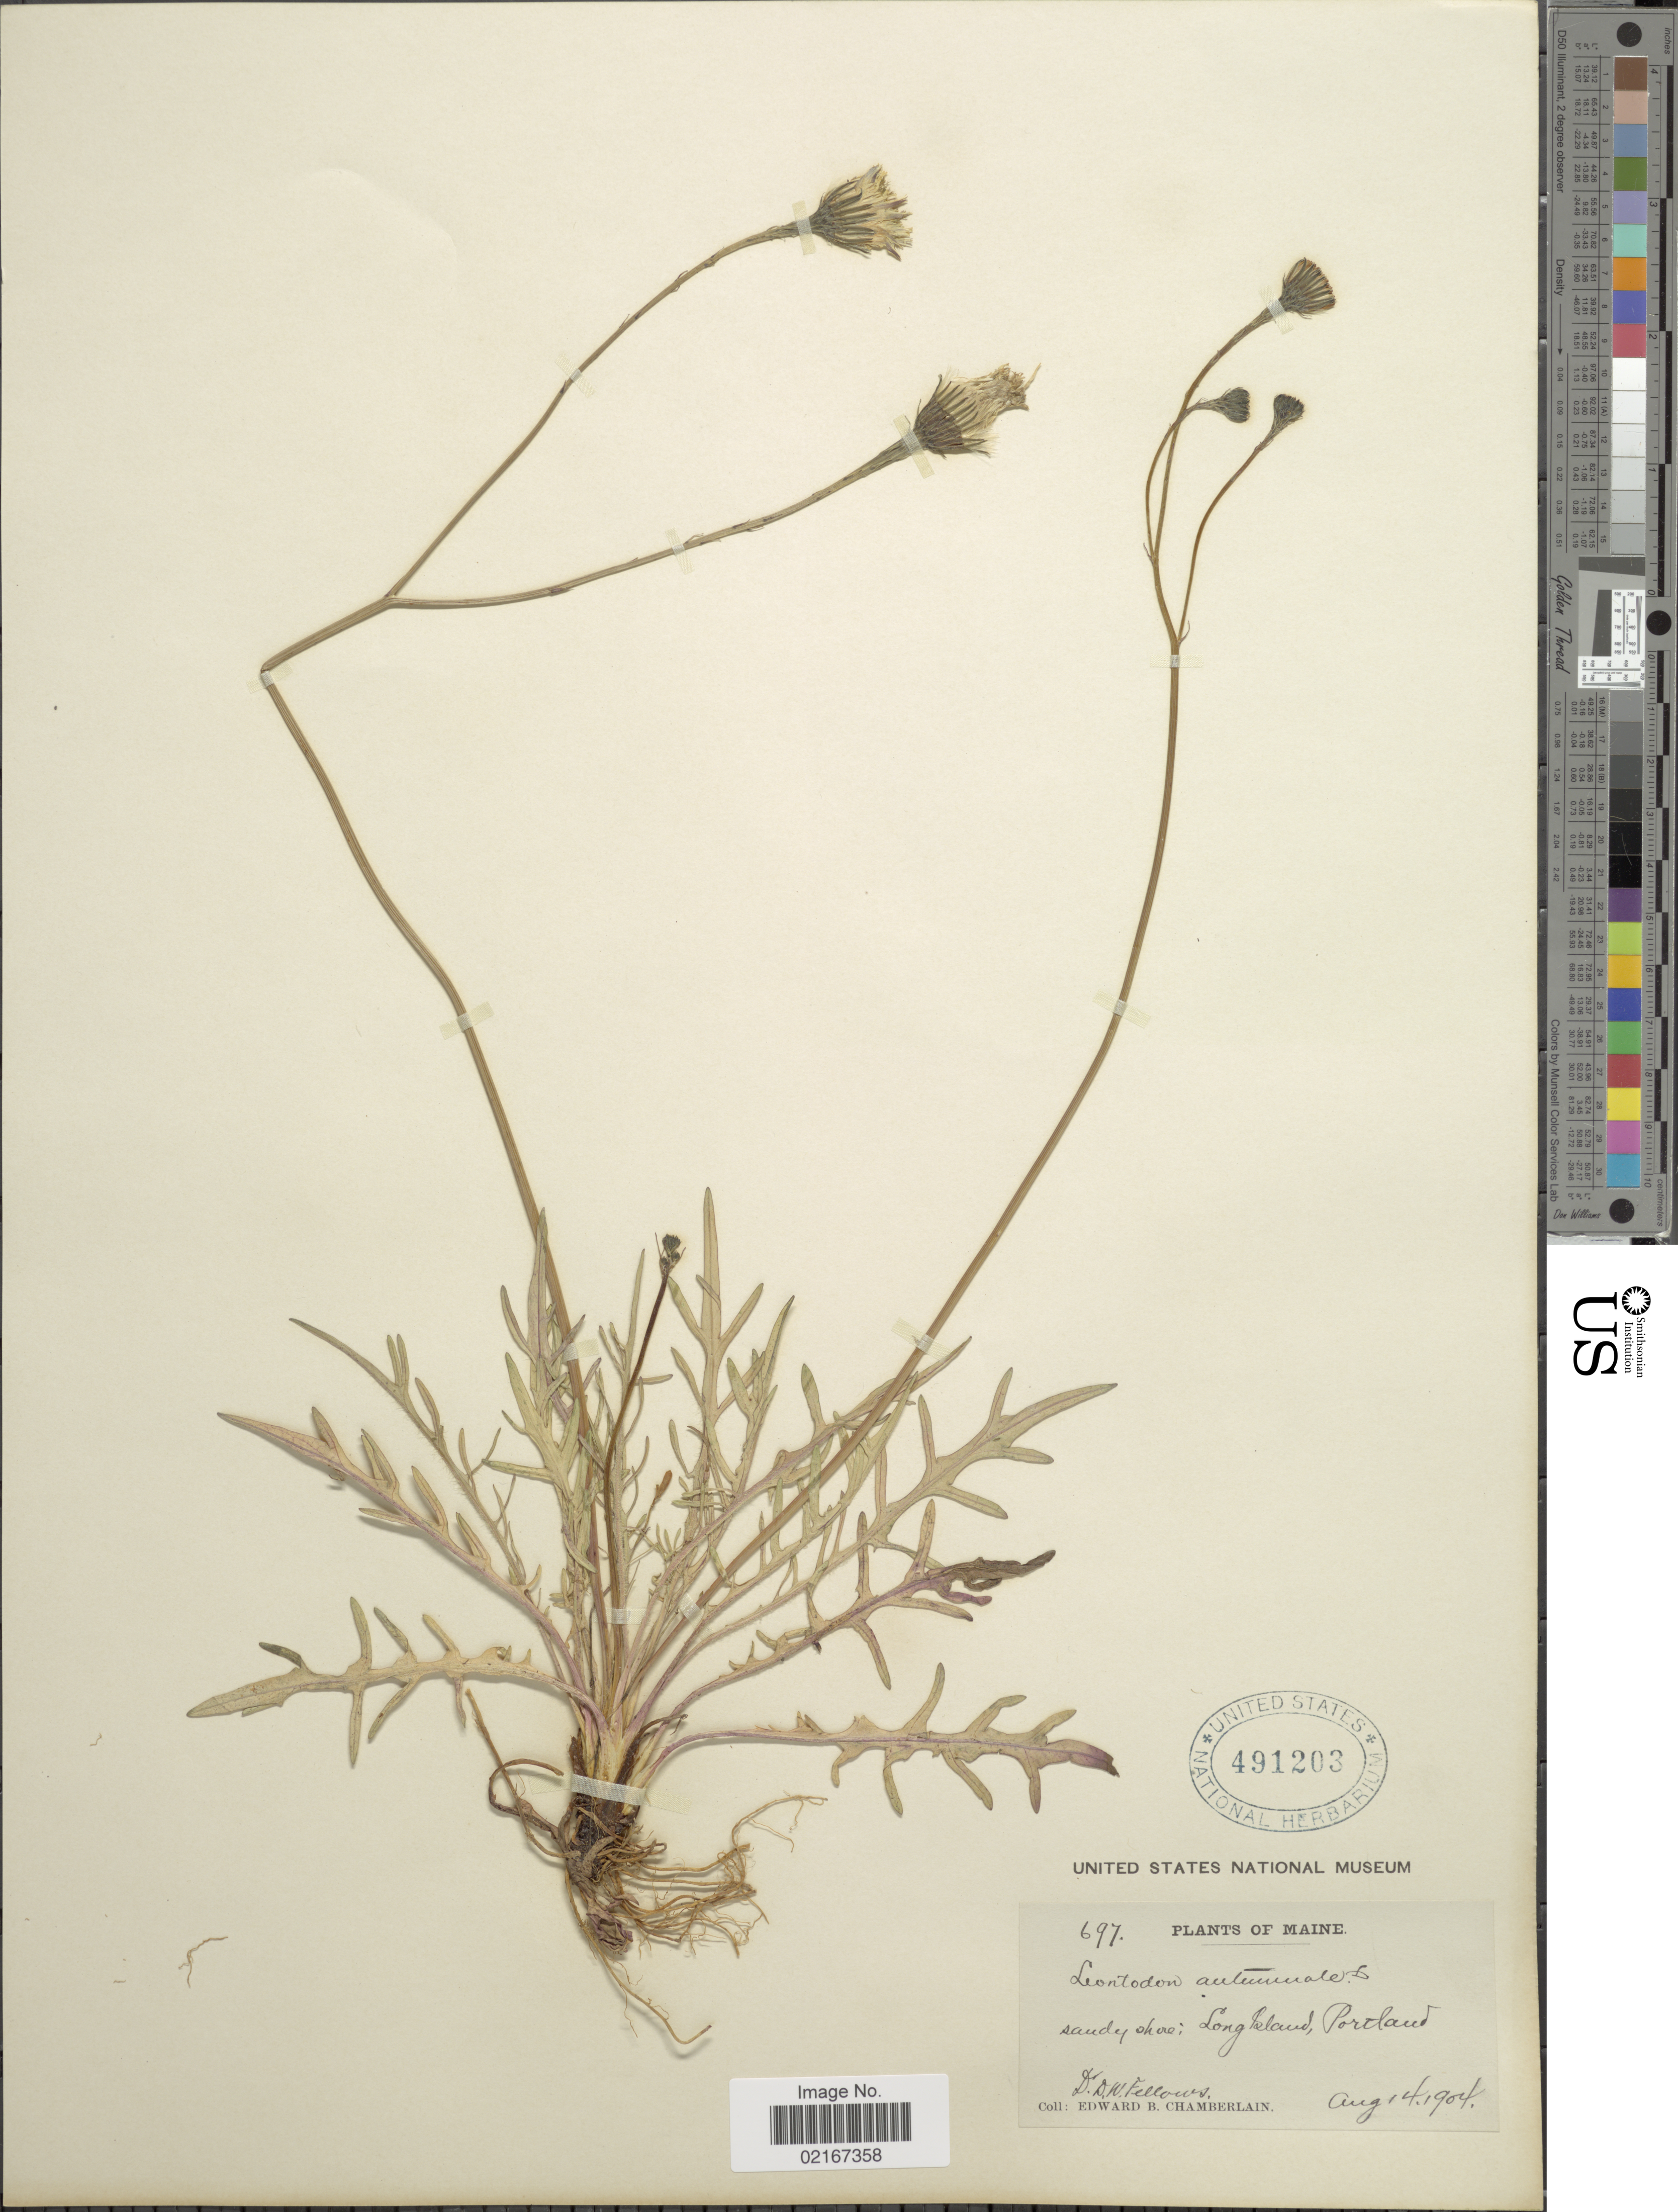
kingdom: Plantae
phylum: Tracheophyta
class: Magnoliopsida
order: Asterales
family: Asteraceae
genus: Scorzoneroides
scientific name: Scorzoneroides autumnalis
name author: (L.) Moench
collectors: D. W. Fellows & E. Chamberlain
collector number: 697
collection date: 1904-08-14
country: United States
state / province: New York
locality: Long Island, Portland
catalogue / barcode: US 491203